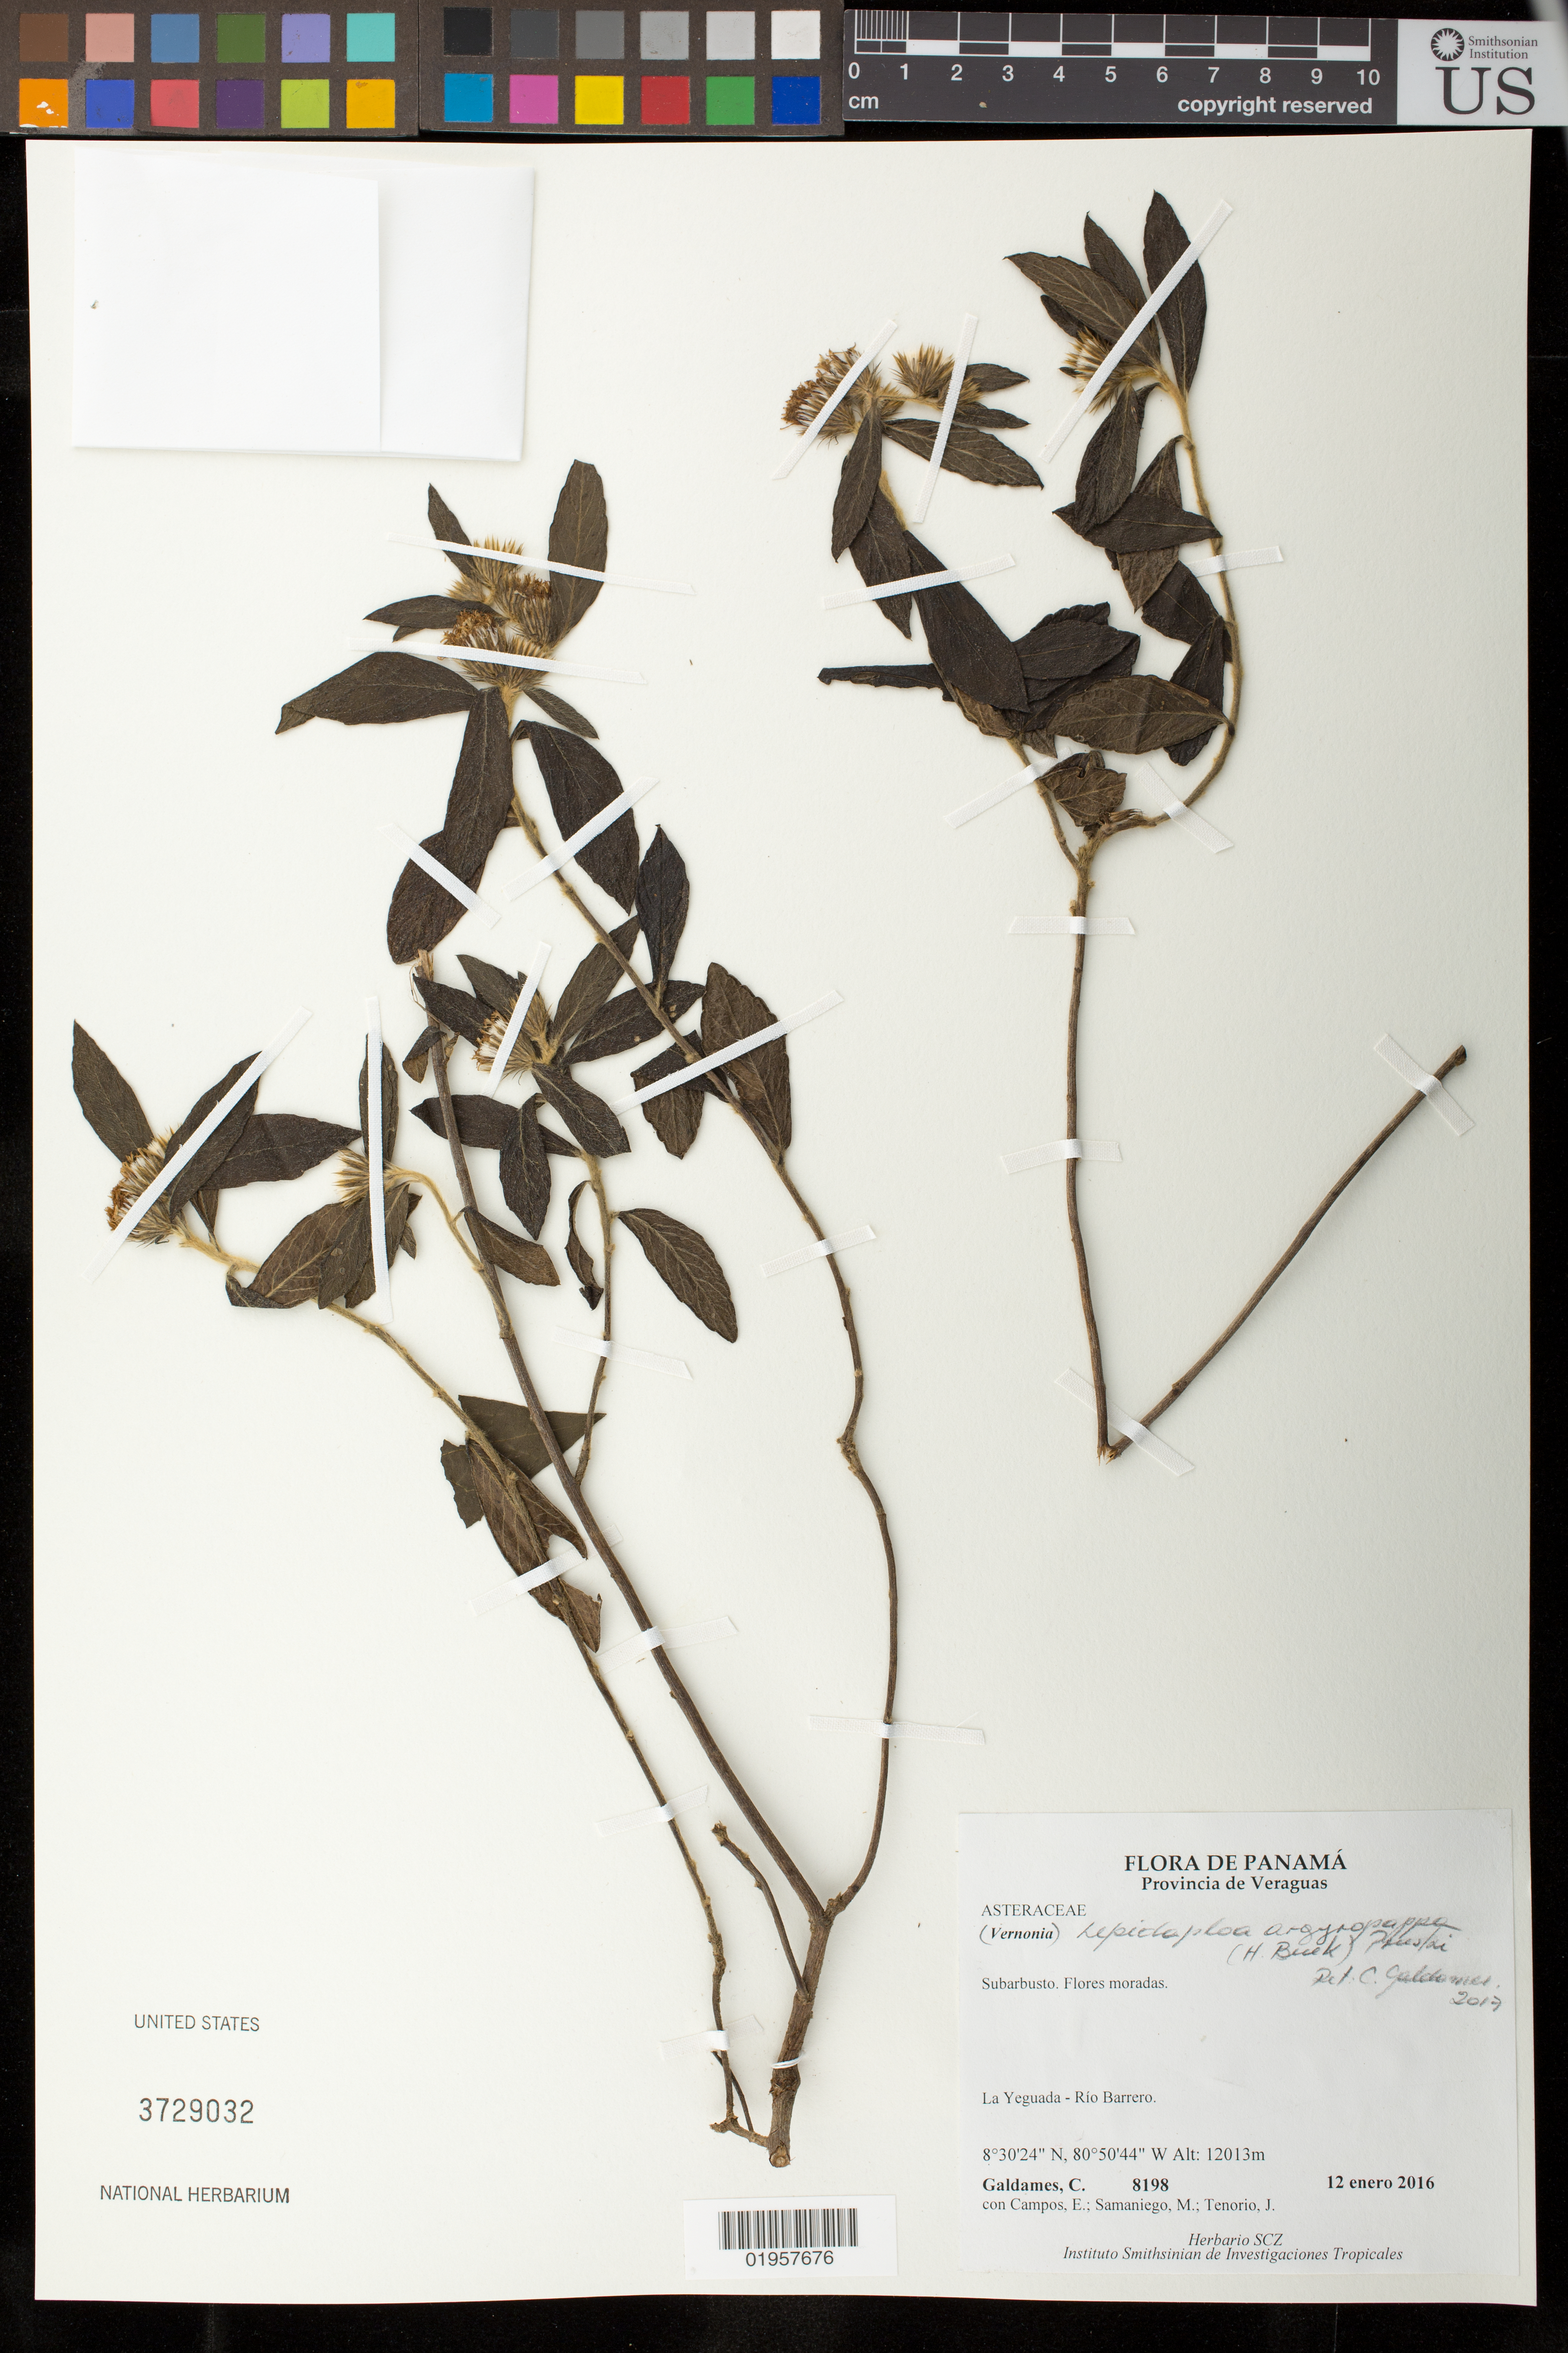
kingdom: Plantae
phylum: Tracheophyta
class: Magnoliopsida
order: Asterales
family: Asteraceae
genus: Lepidaploa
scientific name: Lepidaploa salzmannii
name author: (DC.) H. Rob.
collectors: C. Galdames, E. Campos, M. Samaniego & J. Tenorio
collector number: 8198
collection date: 2016-01-12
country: Panama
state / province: Veraguas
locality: La Yeguada - Río Barrero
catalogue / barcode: US 3729032